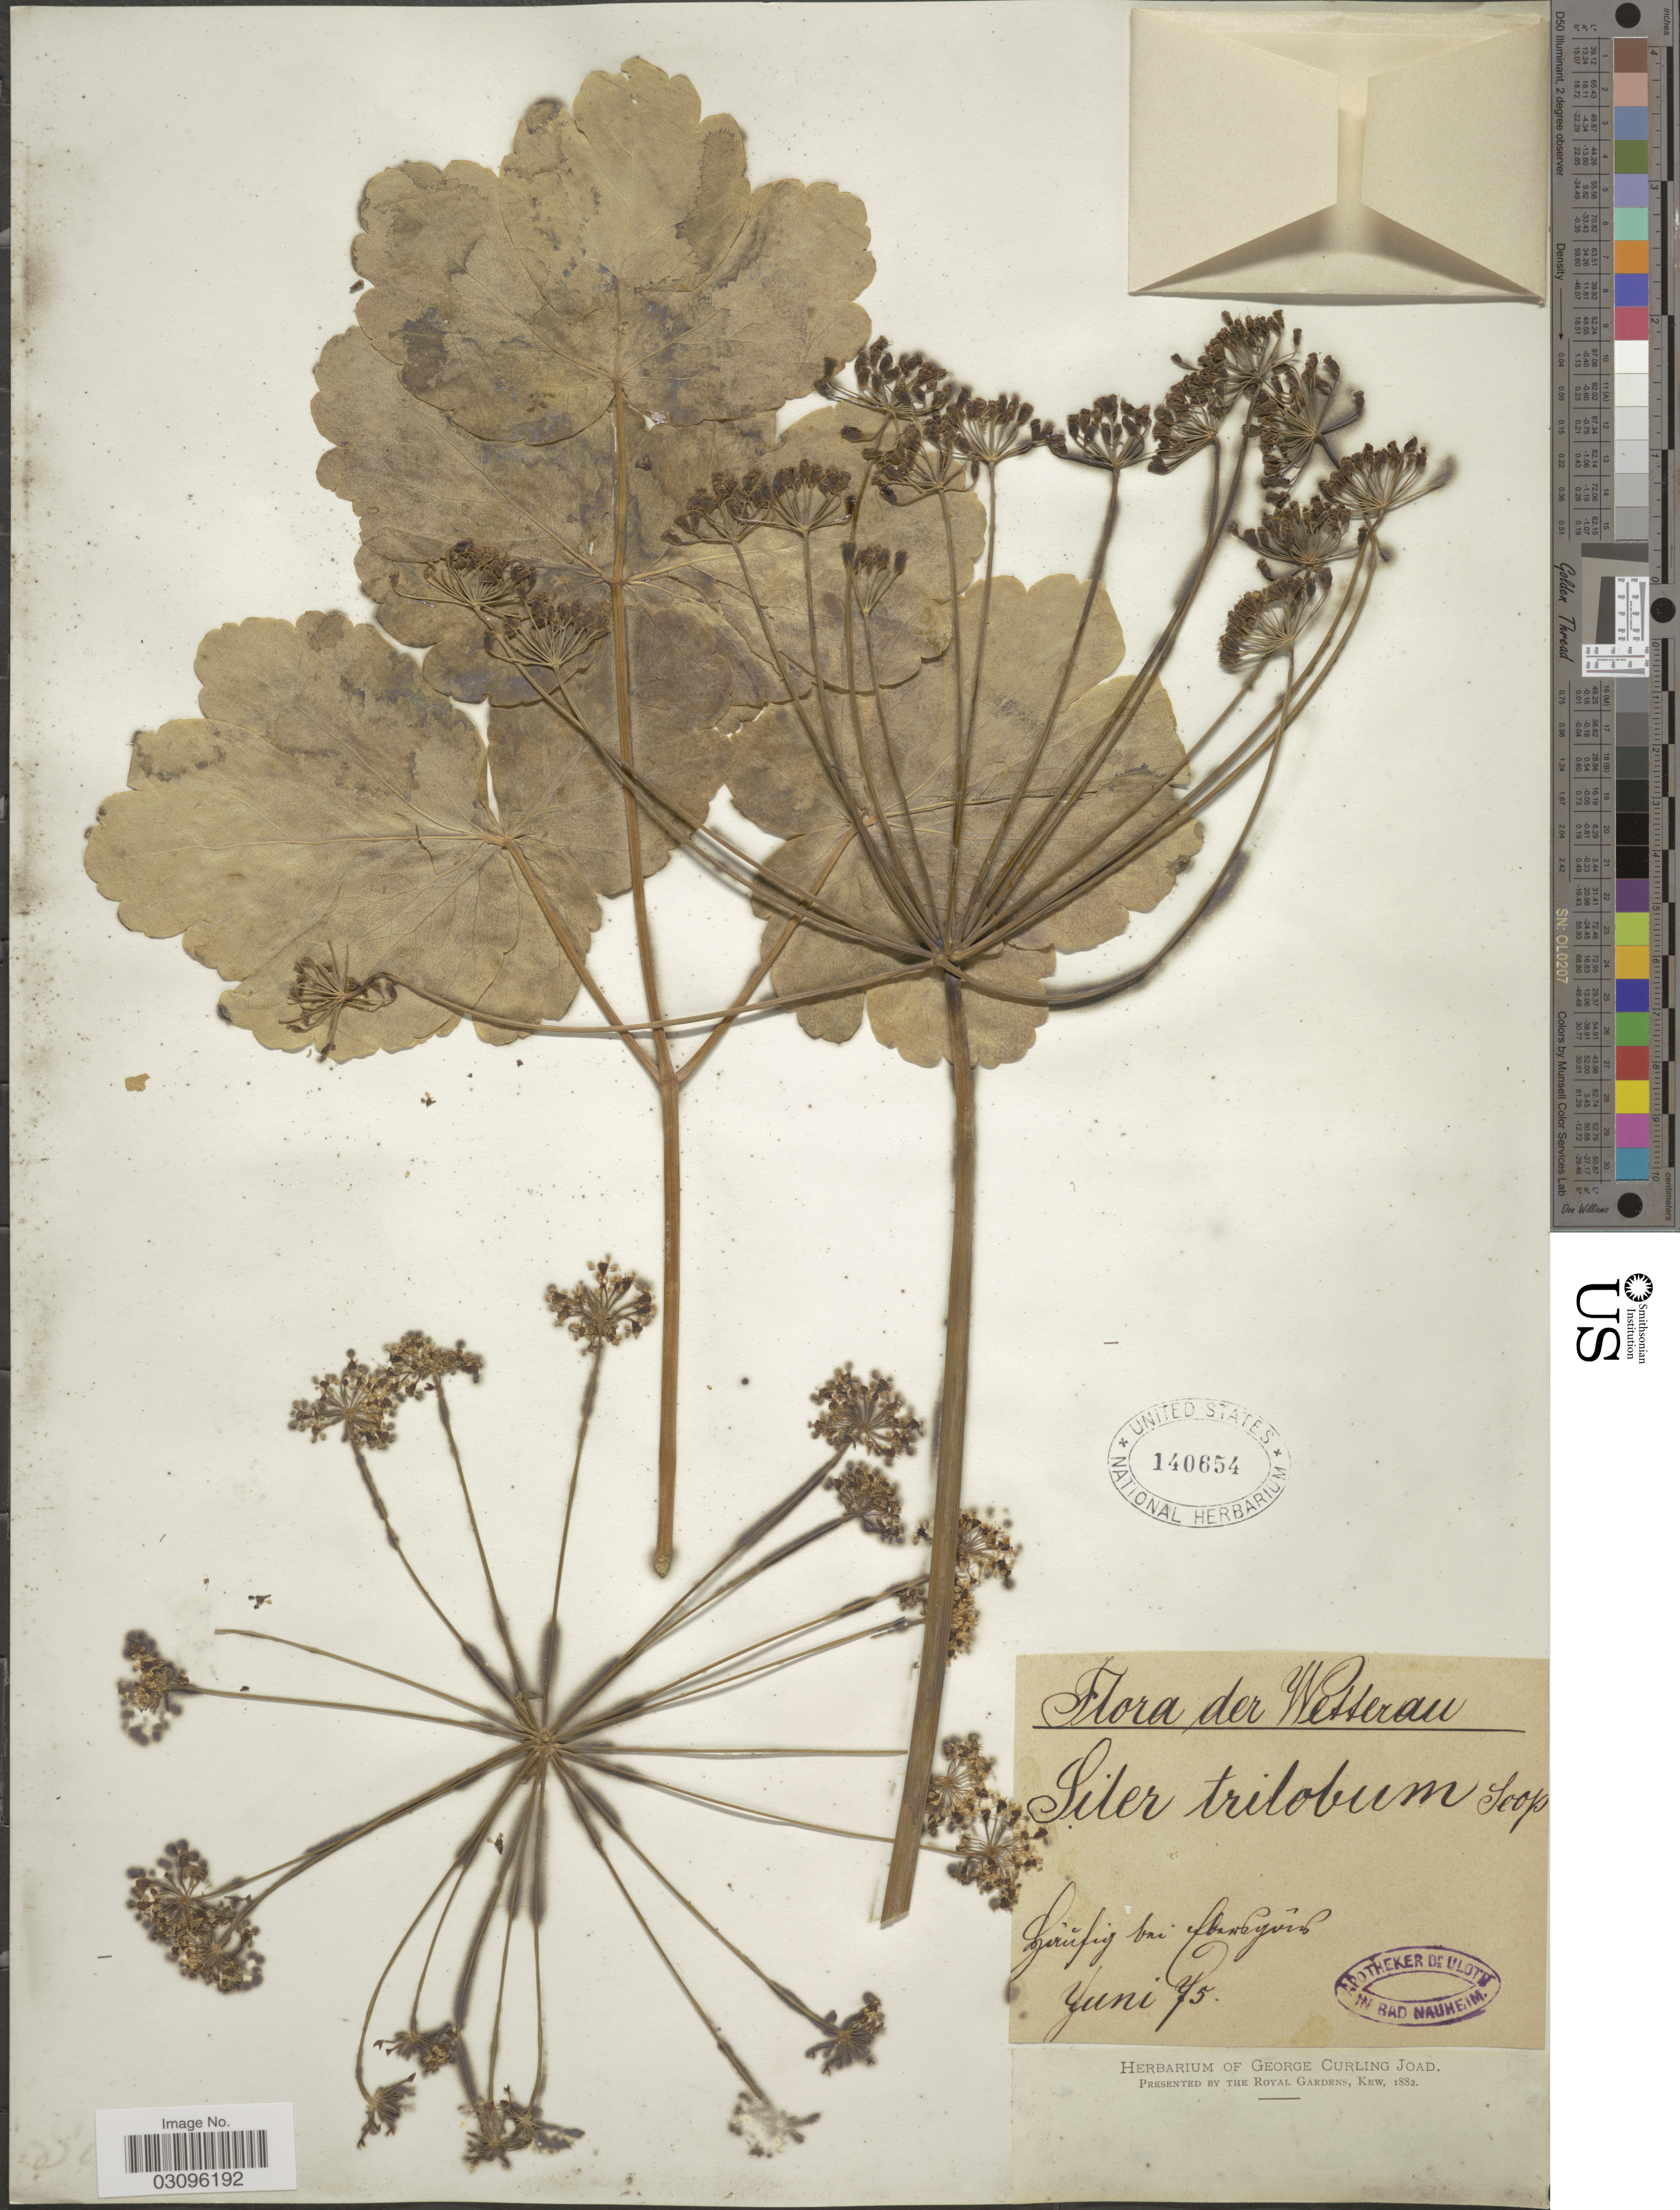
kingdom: Plantae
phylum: Tracheophyta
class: Magnoliopsida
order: Apiales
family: Apiaceae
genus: Laser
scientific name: Laser trilobum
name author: (L.) Borkh.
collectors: ex herb. George Curling Joad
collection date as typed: Transcribed d/m/y: /6/75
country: Germany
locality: Wetterau. [illegible text] bai [illegible text].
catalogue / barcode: US 140654